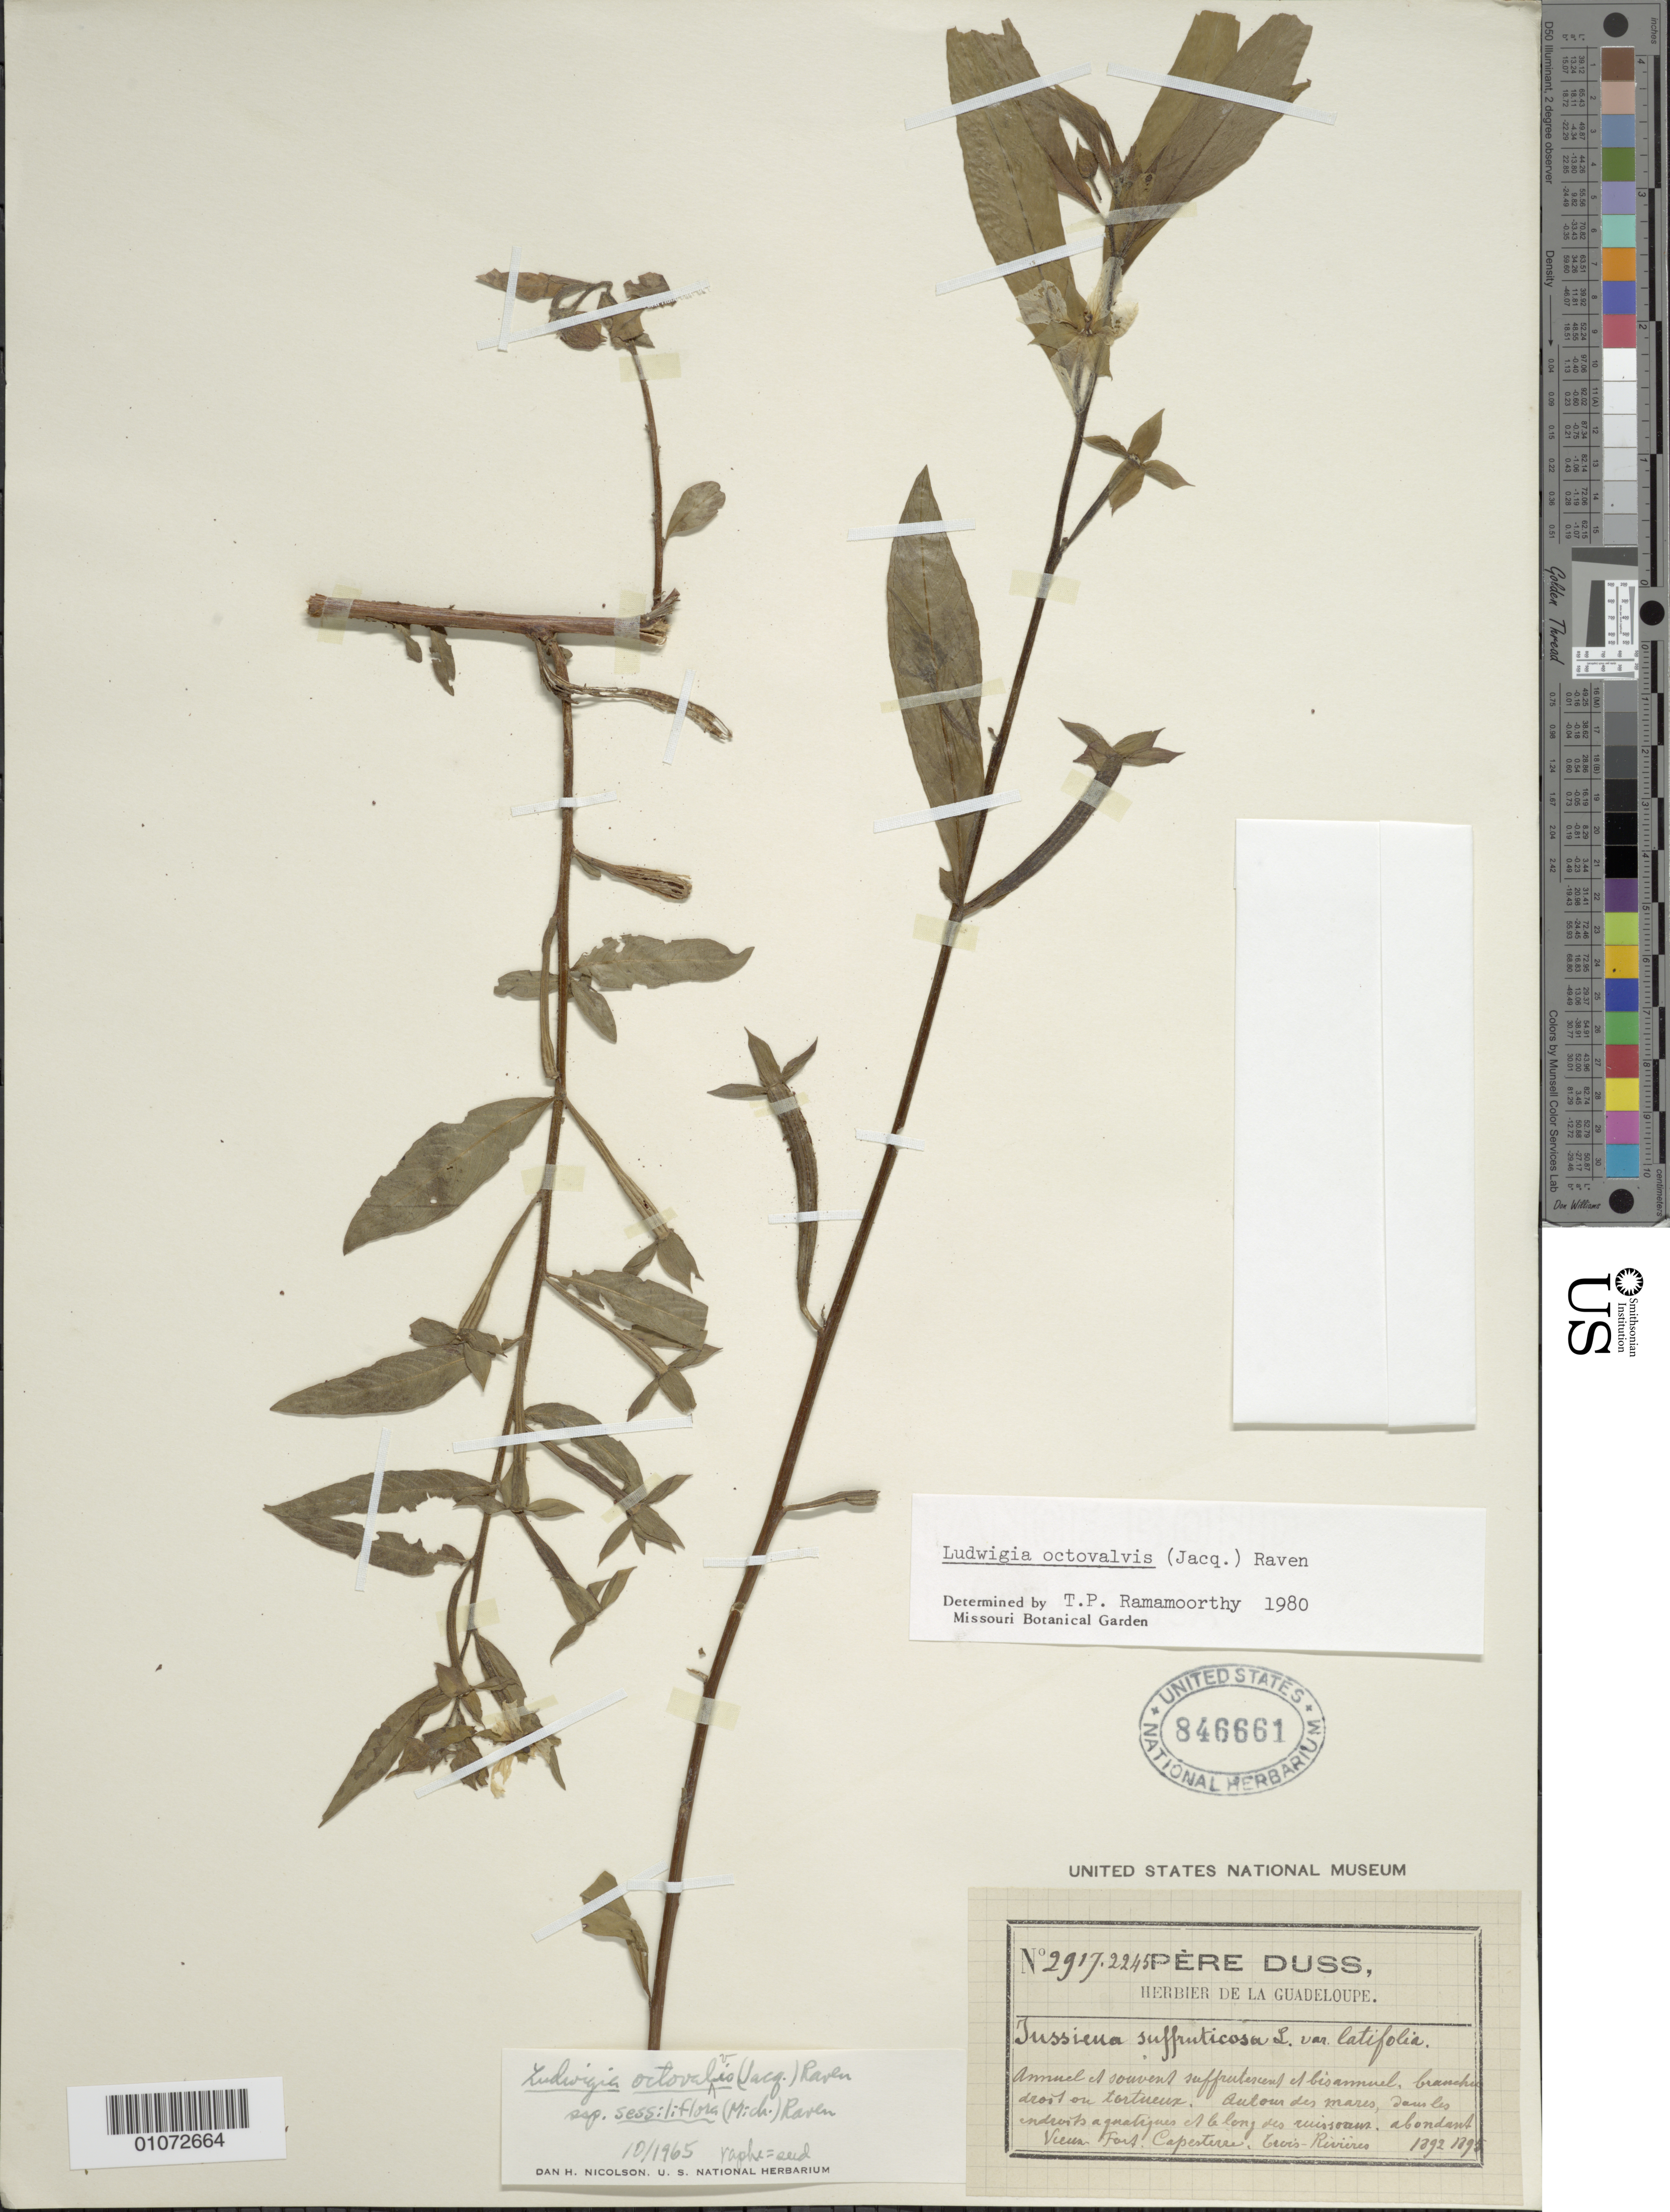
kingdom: Plantae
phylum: Tracheophyta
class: Magnoliopsida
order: Myrtales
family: Onagraceae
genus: Ludwigia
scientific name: Ludwigia octovalvis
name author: (Jacq.) P.H. Raven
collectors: Père Duss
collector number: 2917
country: Guadeloupe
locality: Edge of ponds, other aquatic places, abundant.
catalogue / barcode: US 846661